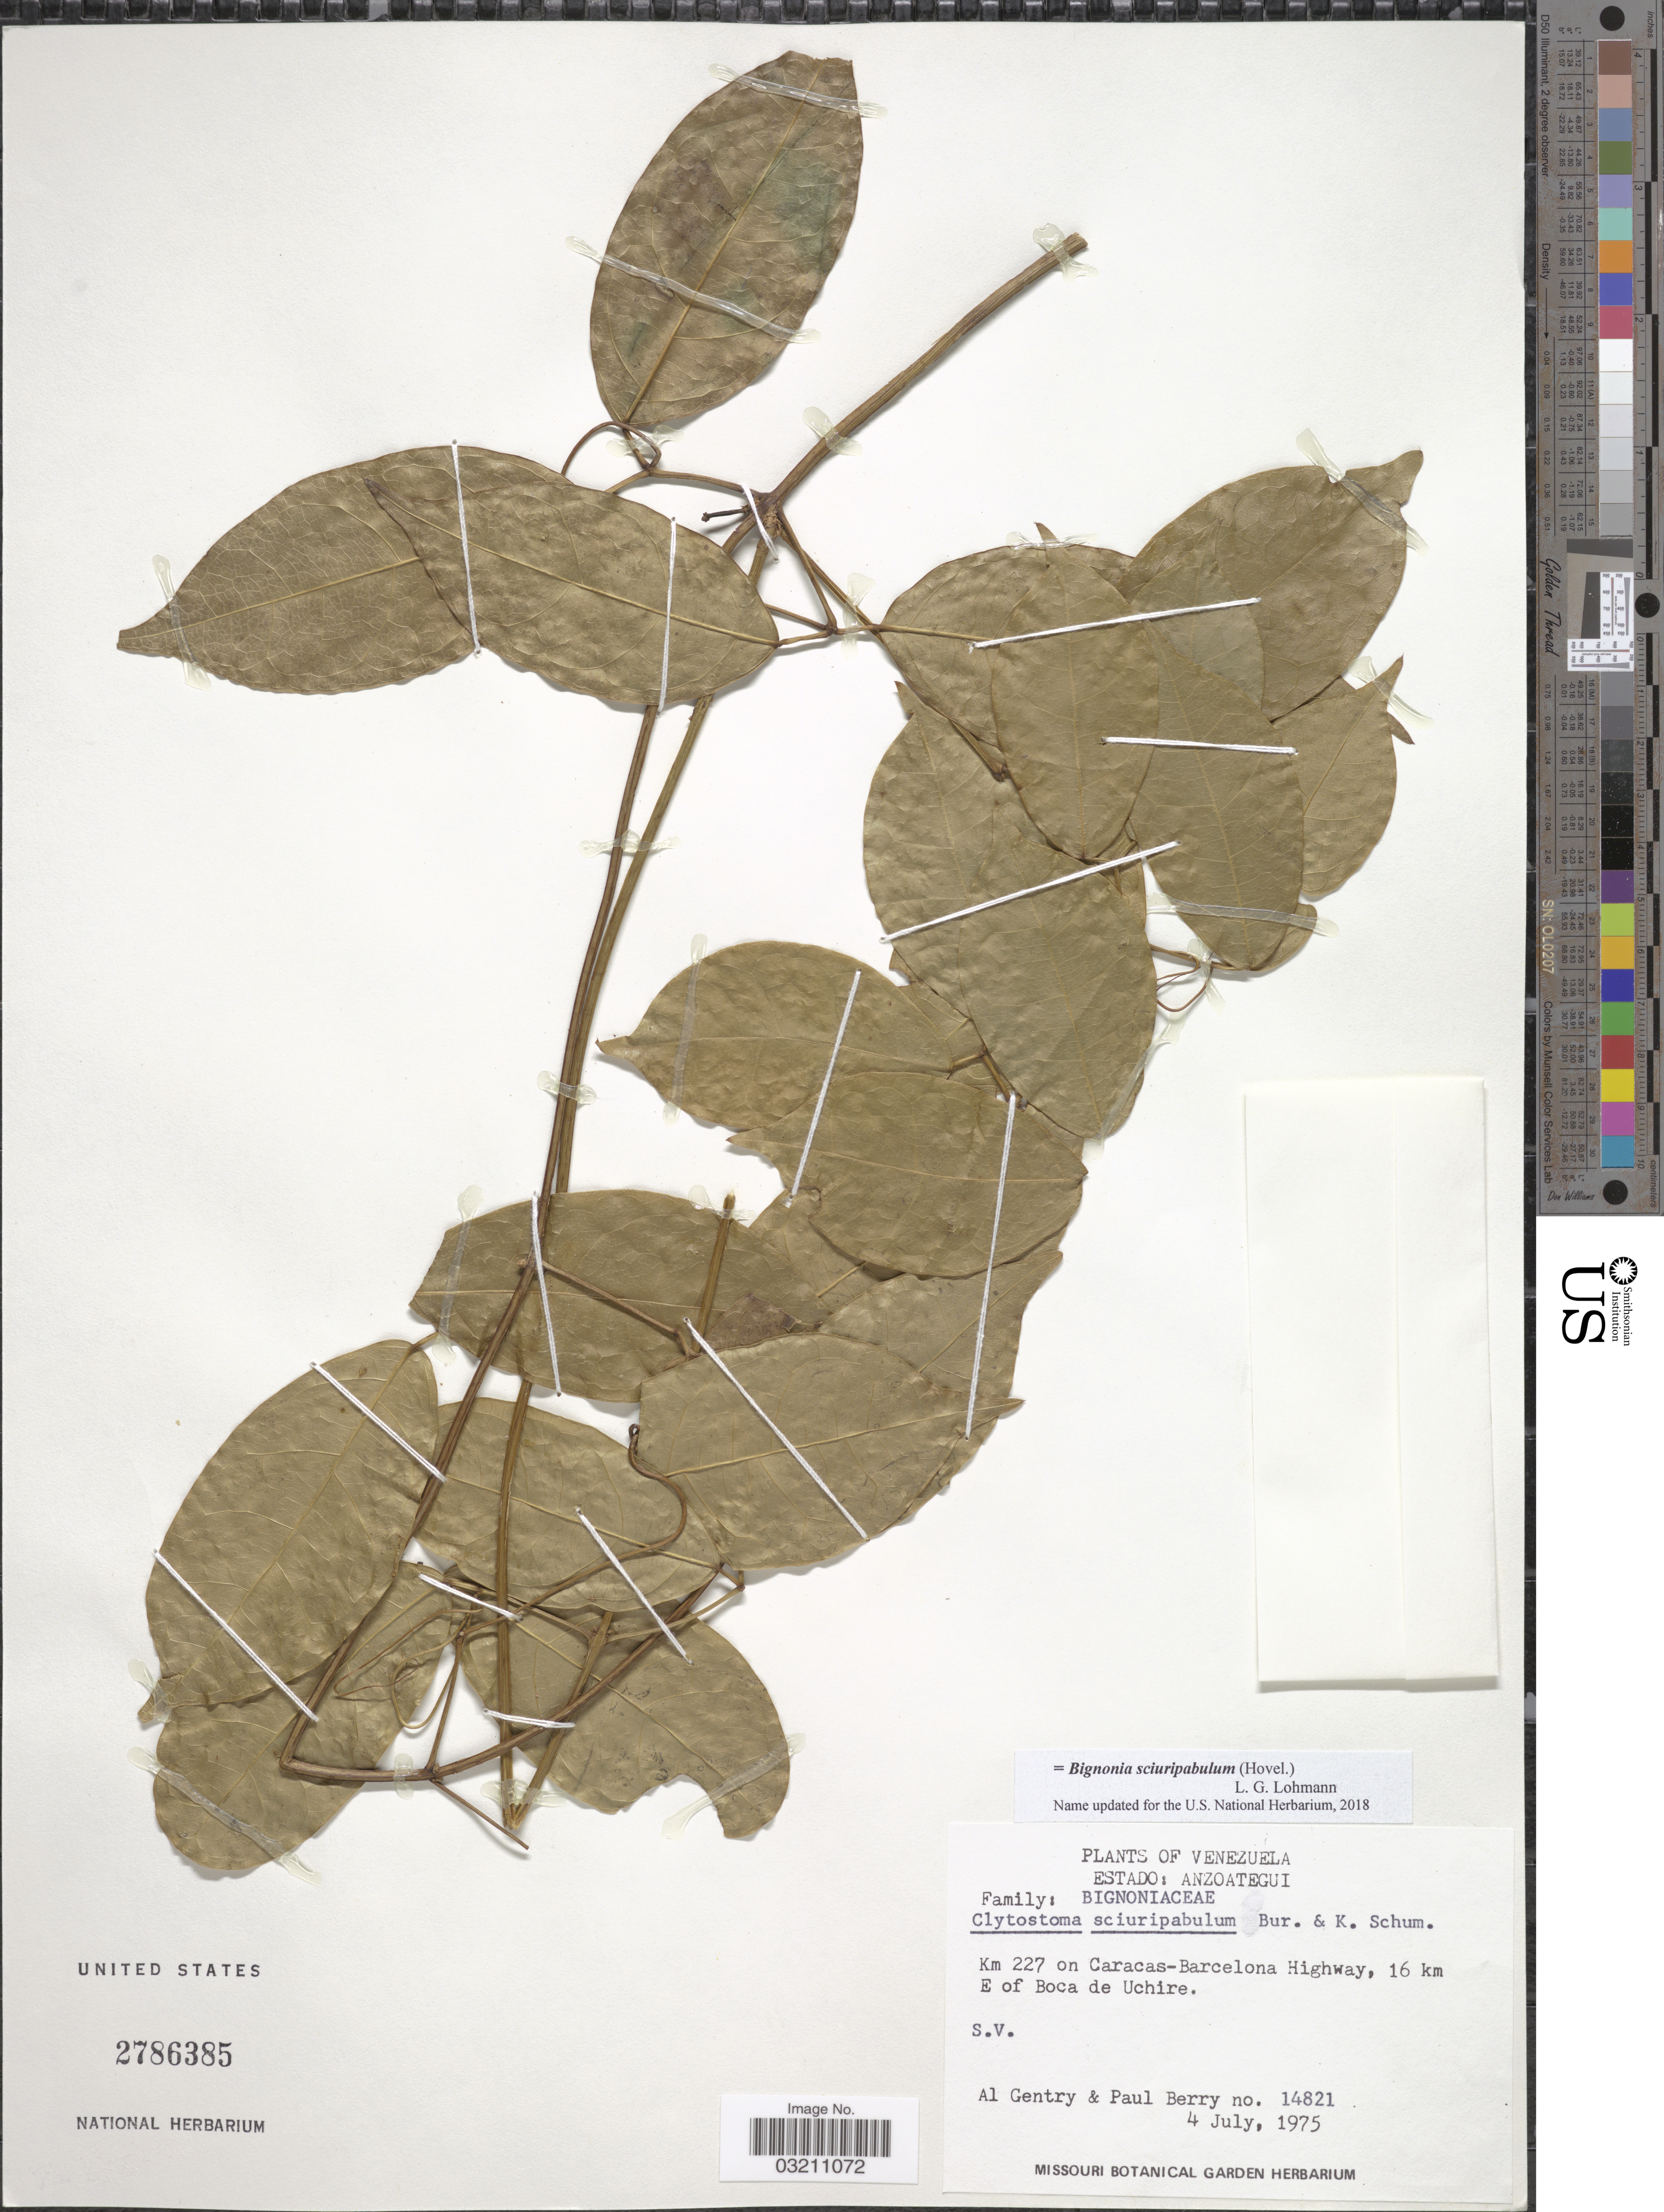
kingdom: Plantae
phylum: Tracheophyta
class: Magnoliopsida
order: Lamiales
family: Bignoniaceae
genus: Bignonia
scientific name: Bignonia sciuripabulum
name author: (K. Schum.) L.G. Lohmann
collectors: A. H. Gentry & P. E. Berry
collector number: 14821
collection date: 1975-07-04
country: Venezuela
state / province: Anzoategui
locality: Km 227 on Caracas-Barcelona Highway, 16 km E of Boca de Uchire.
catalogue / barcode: US 2786385